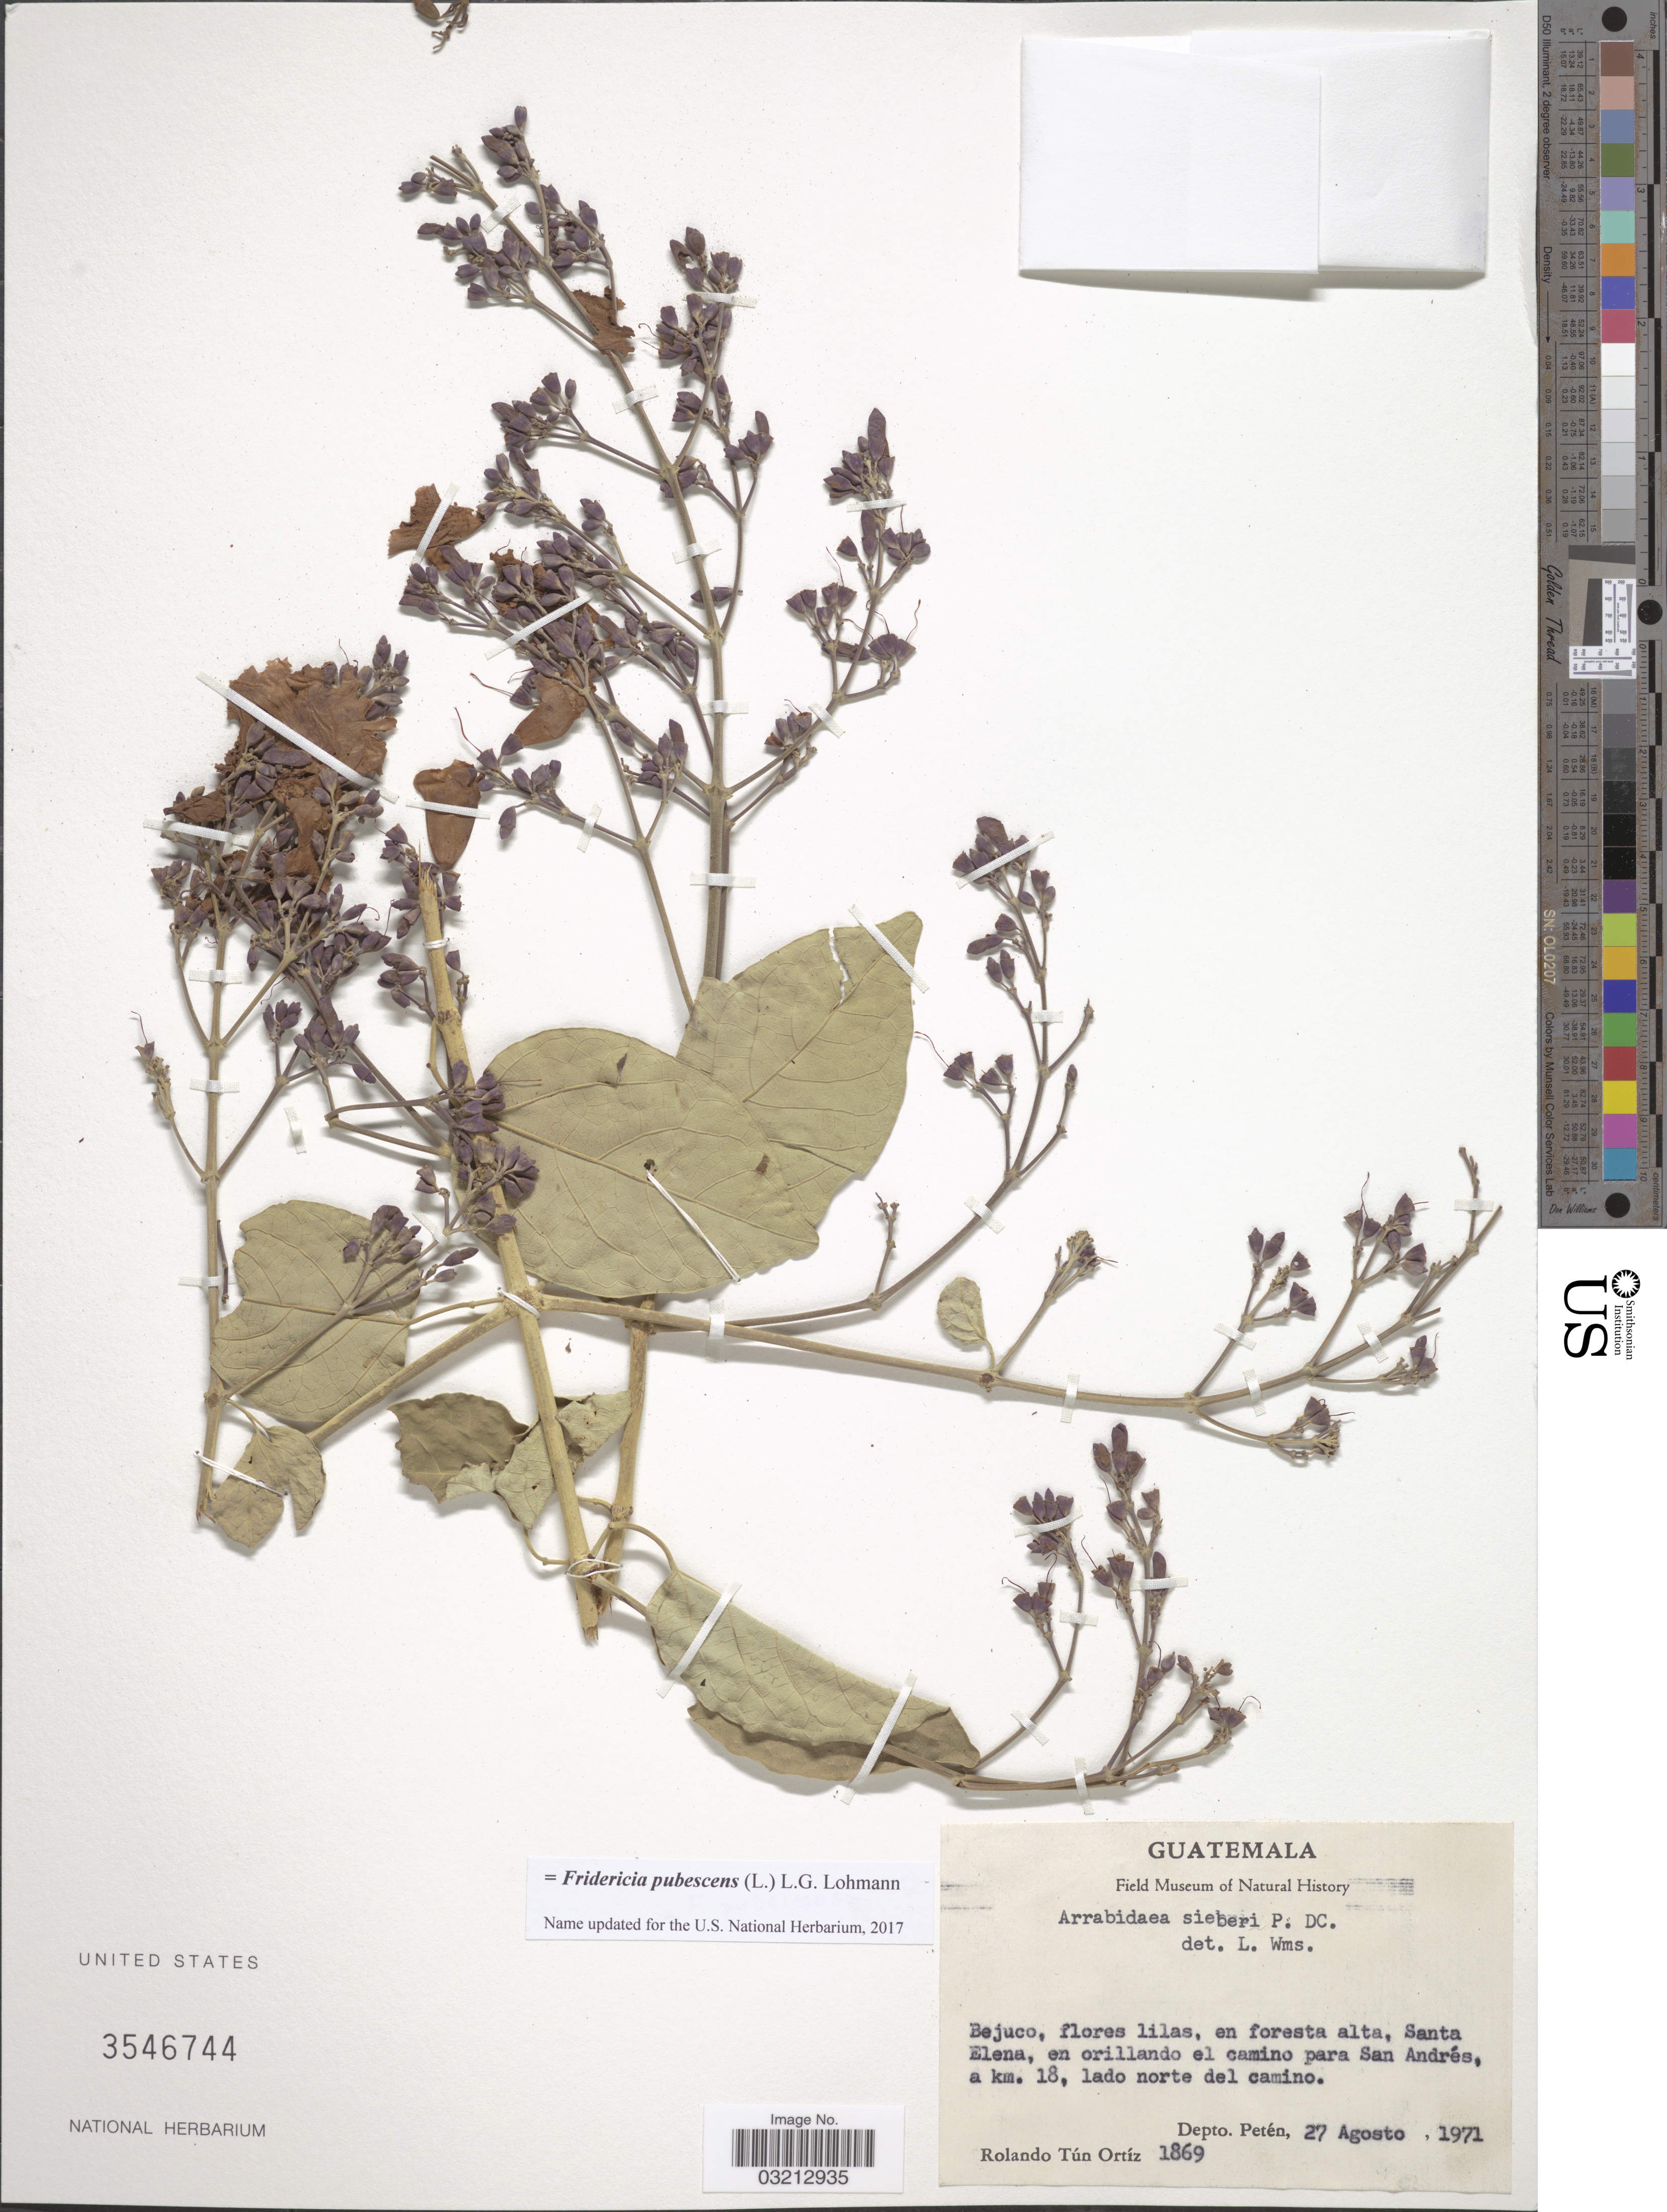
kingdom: Plantae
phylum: Tracheophyta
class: Magnoliopsida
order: Lamiales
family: Bignoniaceae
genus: Fridericia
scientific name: Fridericia pubescens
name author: (L.) L.G. Lohmann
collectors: R. Ortiz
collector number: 1869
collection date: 1971-08-27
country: Guatemala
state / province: El Petén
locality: Santa Elena, en orillando el camino para San Andrés, a km. 18, lado norte del camino. Depto. Petén.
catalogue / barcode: US 3546744